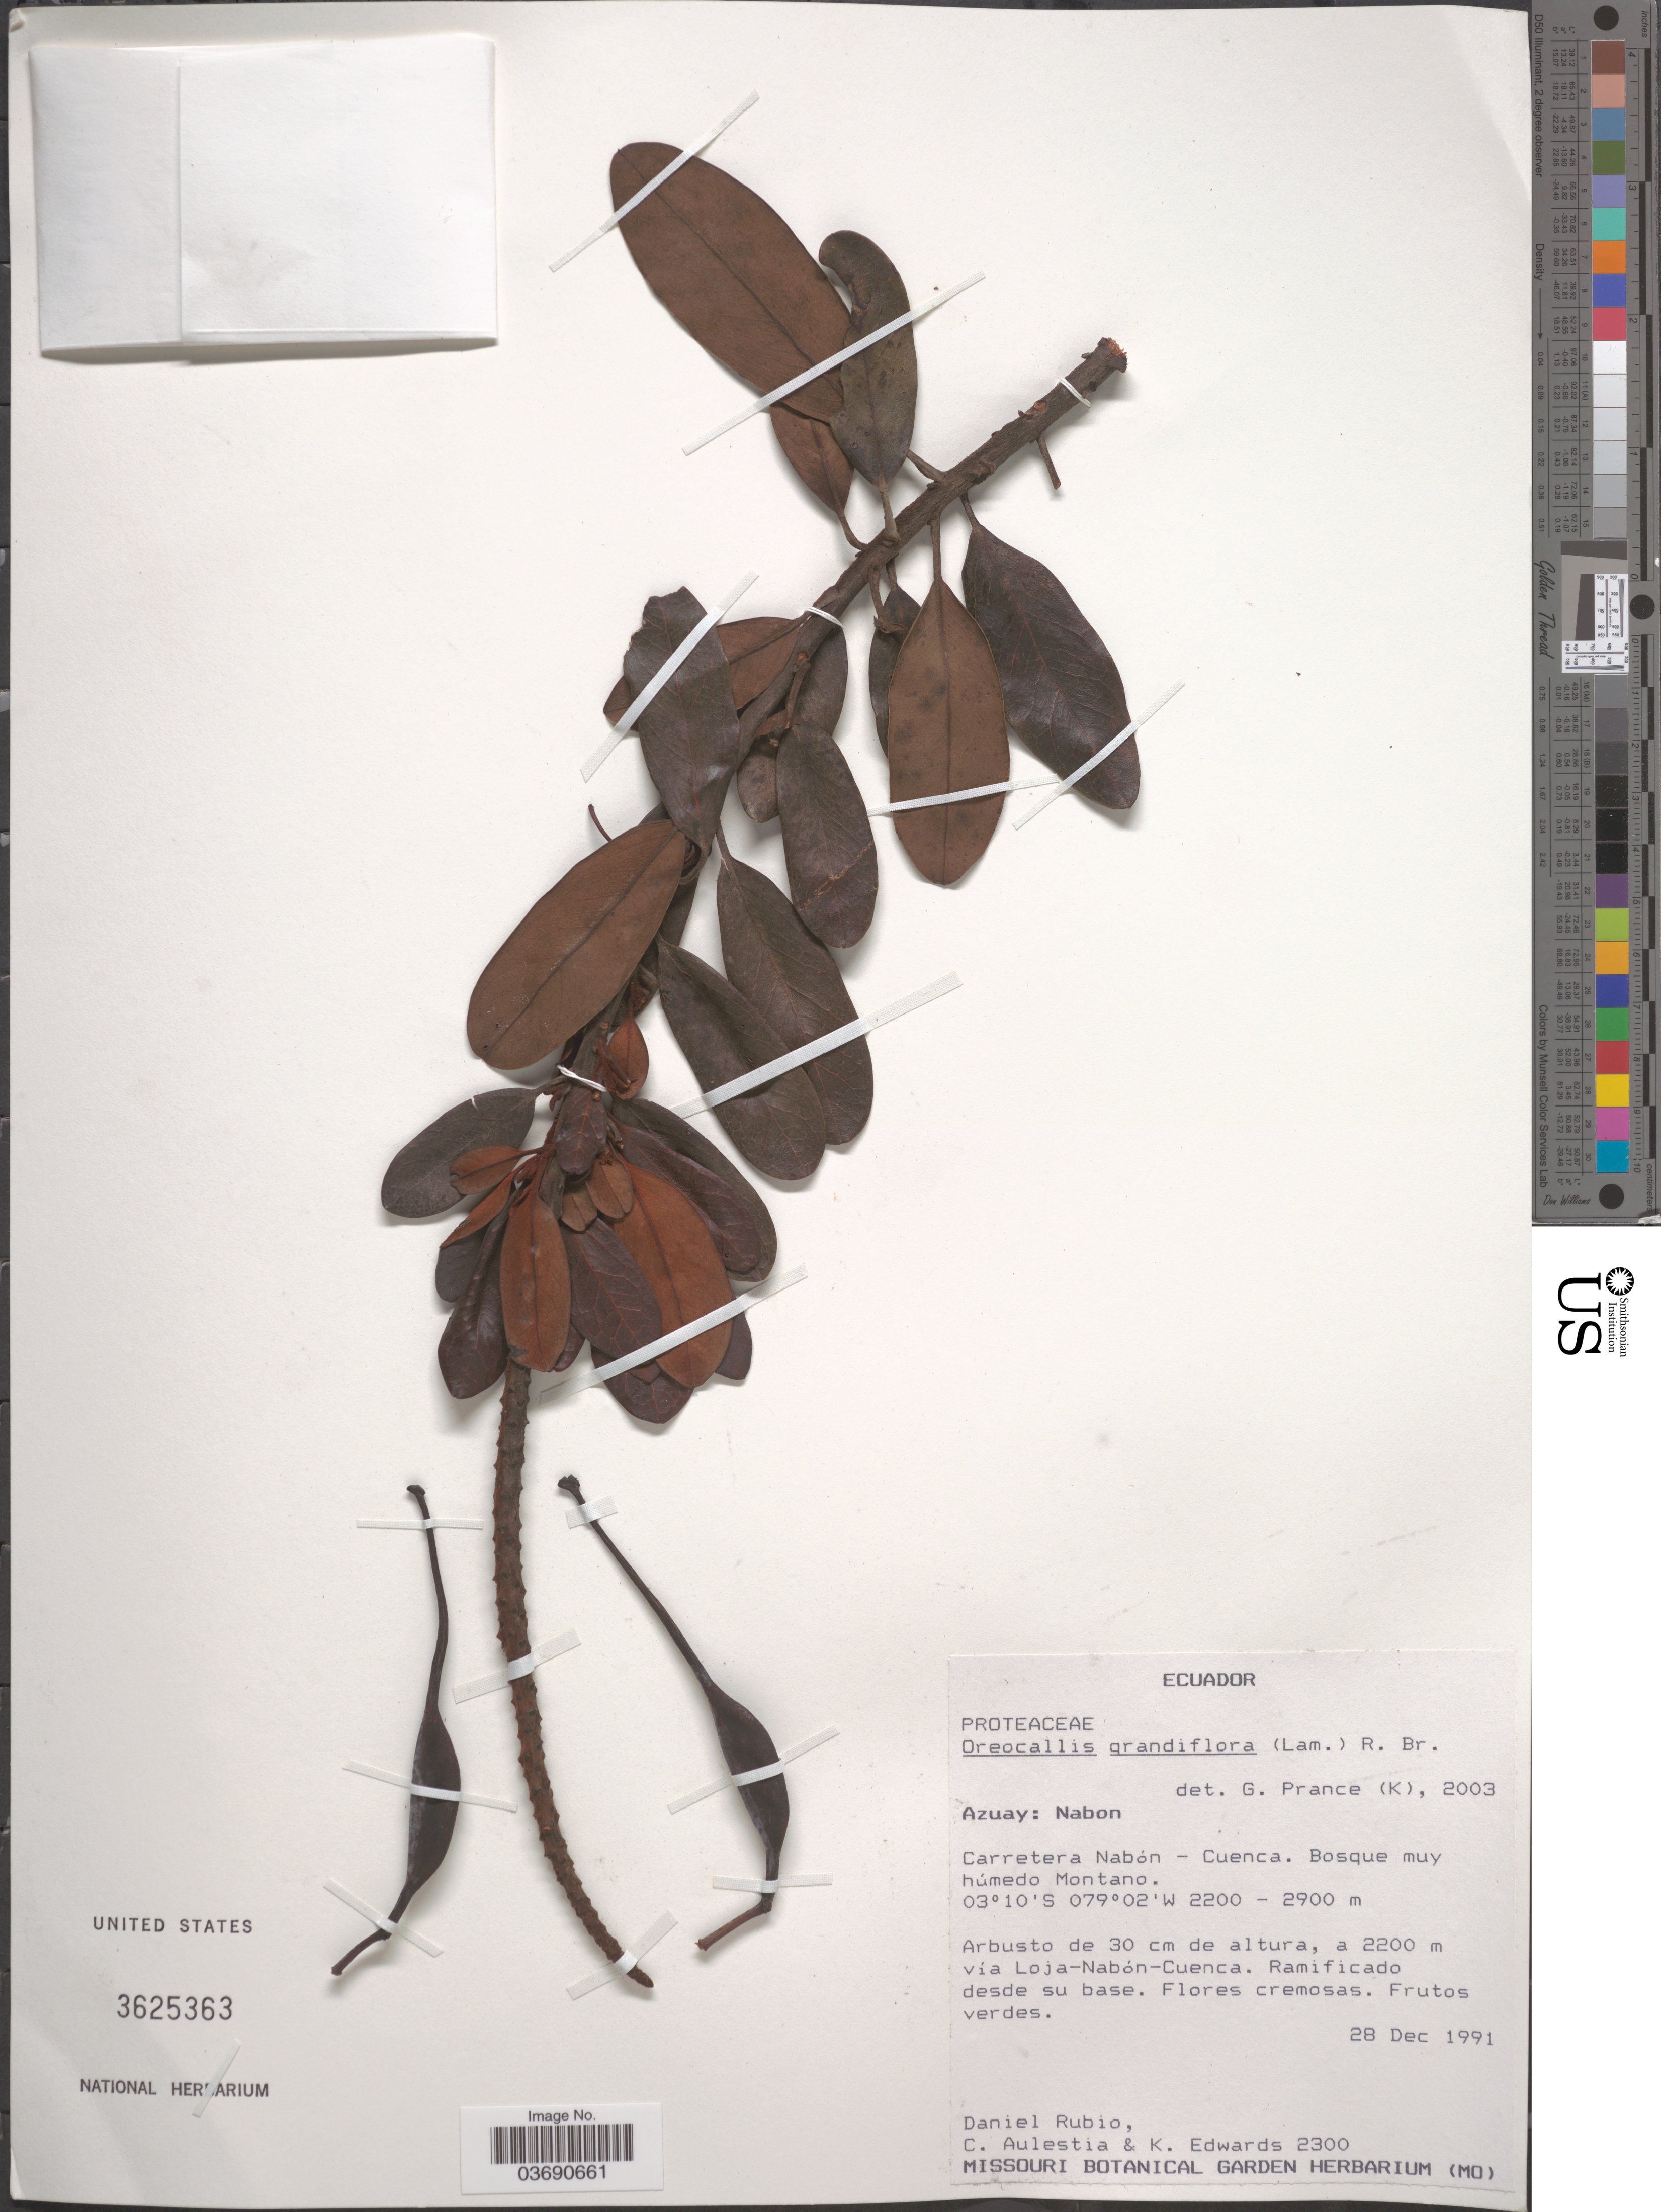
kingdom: Plantae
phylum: Tracheophyta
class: Magnoliopsida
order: Proteales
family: Proteaceae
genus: Oreocallis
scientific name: Oreocallis grandiflora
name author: (Lam.) R. Br.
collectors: D. Rubio, C. Aulestia & K. S. Edwards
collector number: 2300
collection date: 1991-12-28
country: Ecuador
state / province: Azuay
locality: Nabon. Carretera Nabón - Cuenca.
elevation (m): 2200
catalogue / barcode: US 3625363